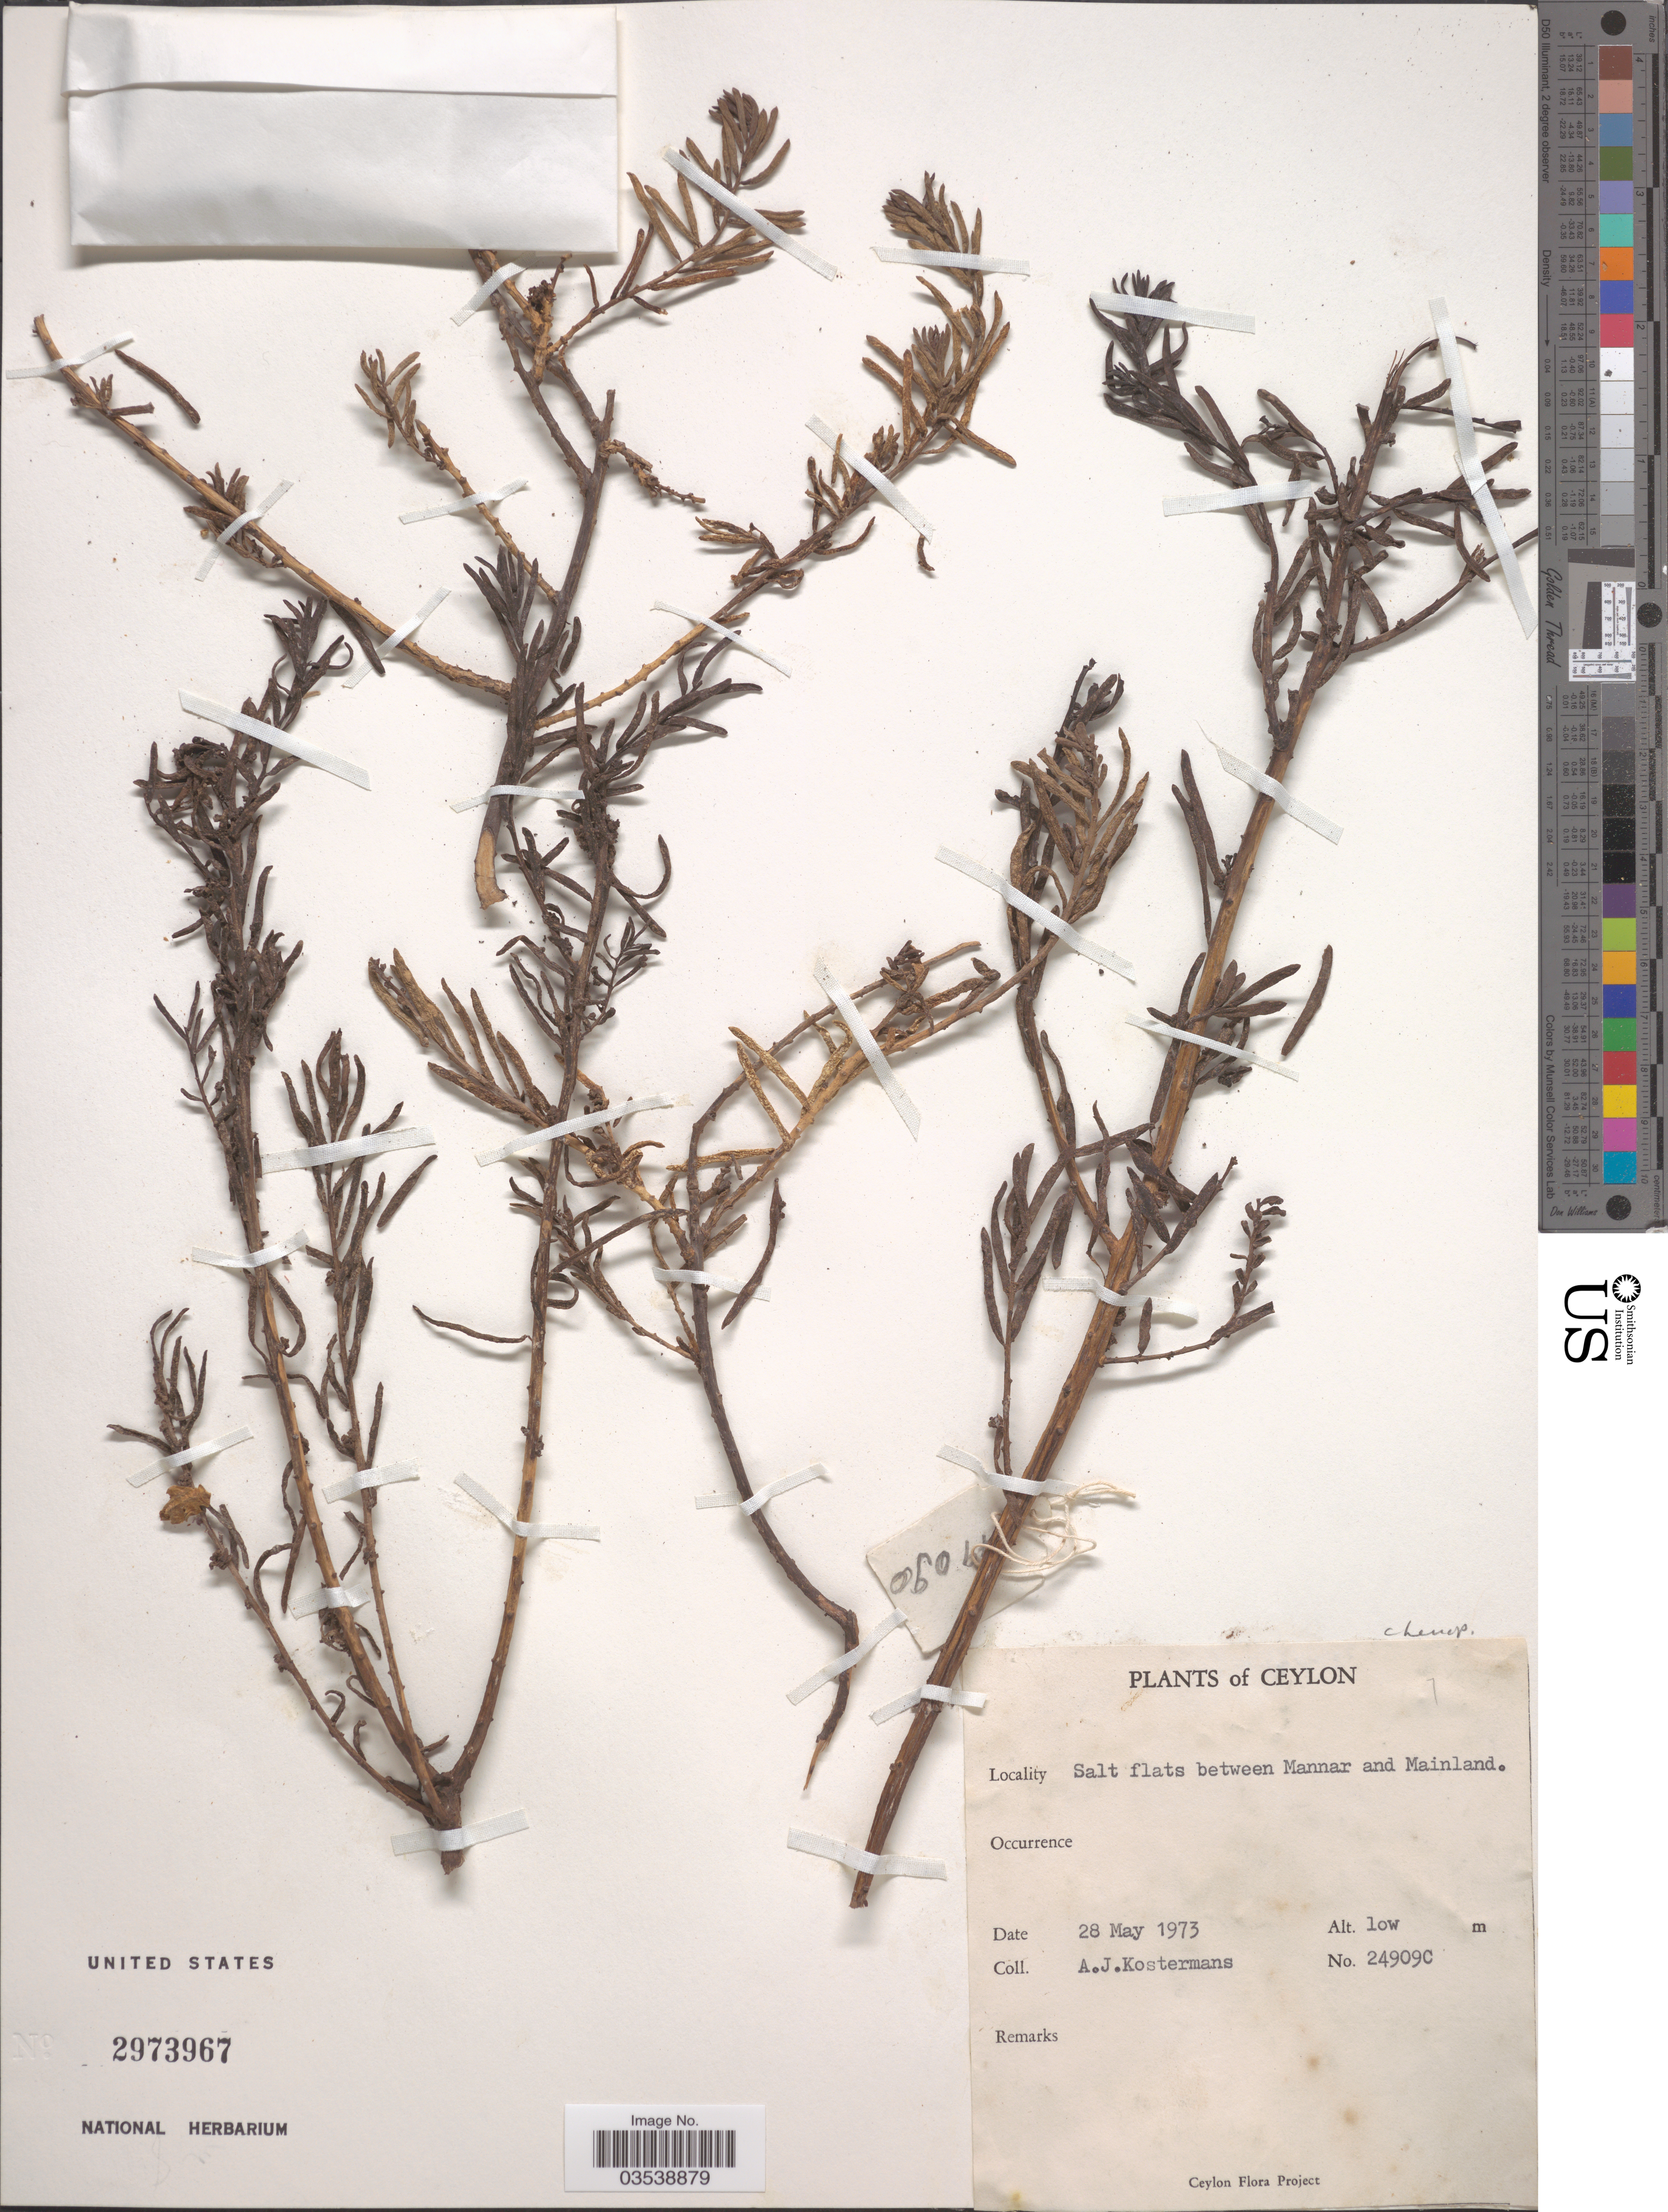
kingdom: Plantae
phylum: Tracheophyta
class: Magnoliopsida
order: Caryophyllales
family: Amaranthaceae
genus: Suaeda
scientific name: Suaeda monoica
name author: Forssk. ex J.F. Gmel.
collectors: A. J. G. Kostermans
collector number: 24909C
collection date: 1973-05-28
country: Sri Lanka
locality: Ceylon. Salt flats between Mannar and Mainland.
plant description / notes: cited by L. Boulos in Flora of Ceylon, vol. 9: 24. 1995.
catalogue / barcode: US 2973967